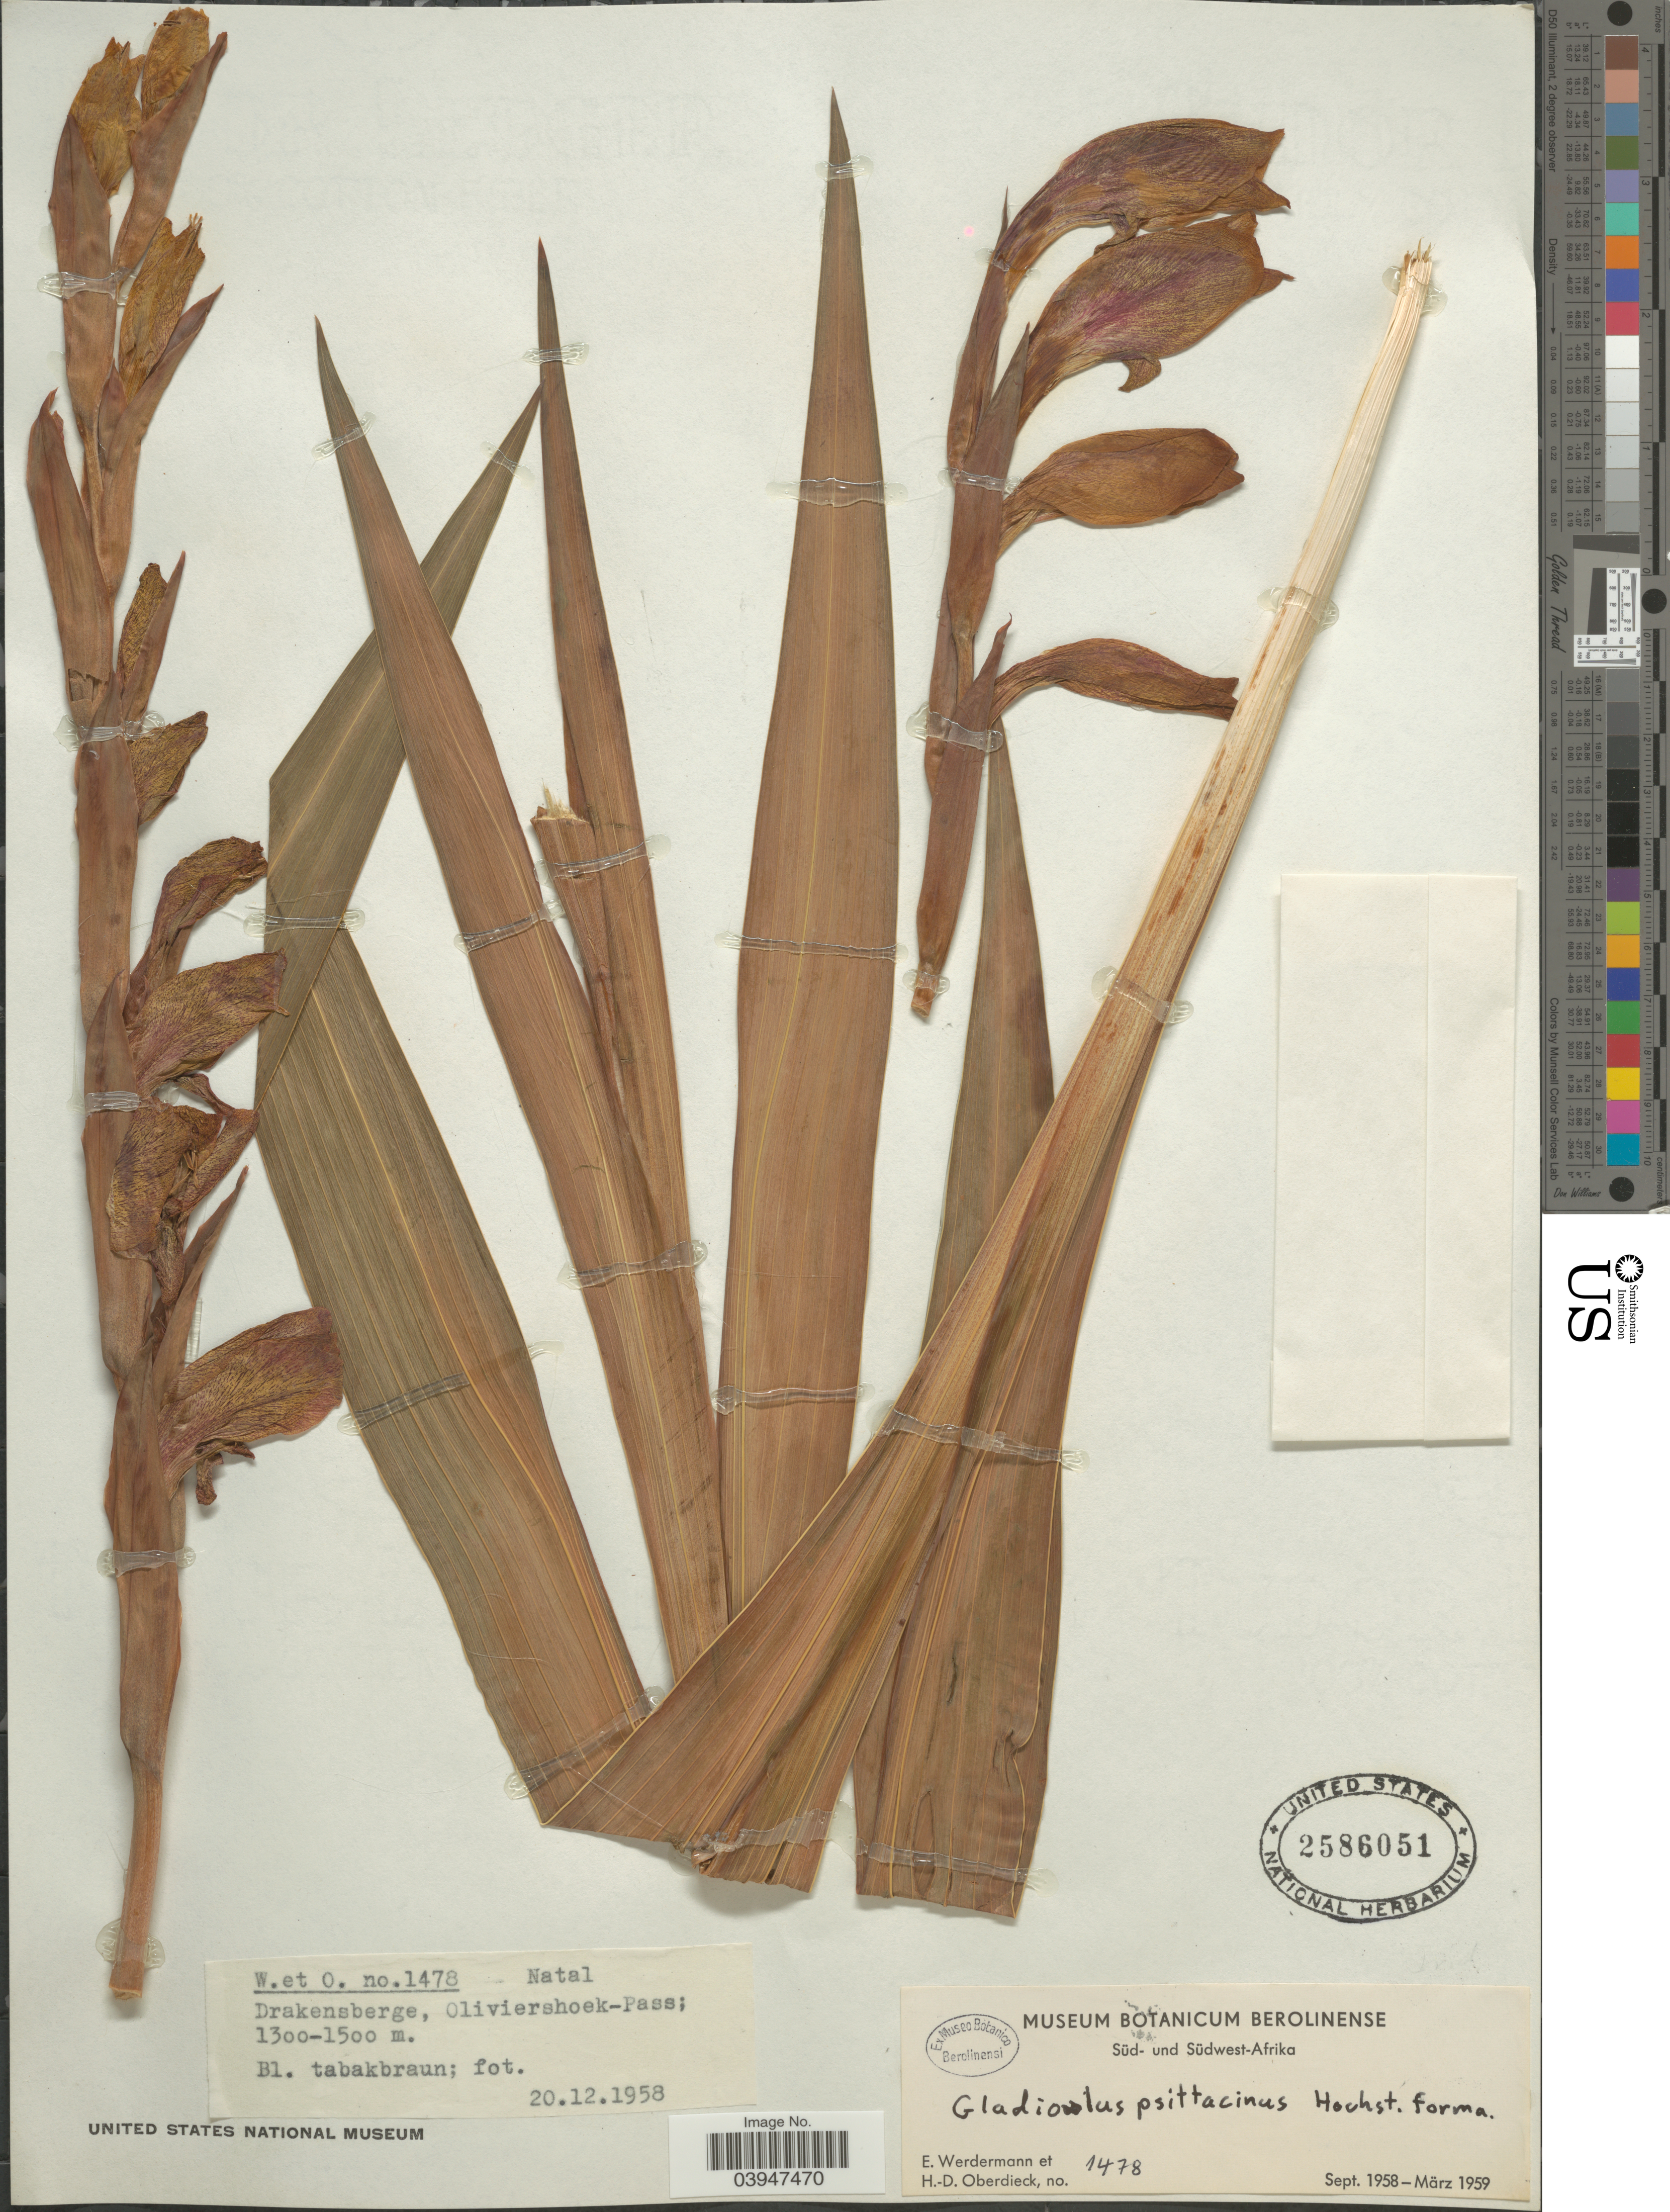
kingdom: Plantae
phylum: Tracheophyta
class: Liliopsida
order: Asparagales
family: Iridaceae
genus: Gladiolus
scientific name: Gladiolus psittacinus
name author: Hook.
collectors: E. Werdermann & H. Oberdieck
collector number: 1478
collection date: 1958-12-20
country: South Africa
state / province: KwaZulu-Natal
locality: Natal. Drakensberge, Oliviershoek-Pass.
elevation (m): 1300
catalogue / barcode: US 2586051